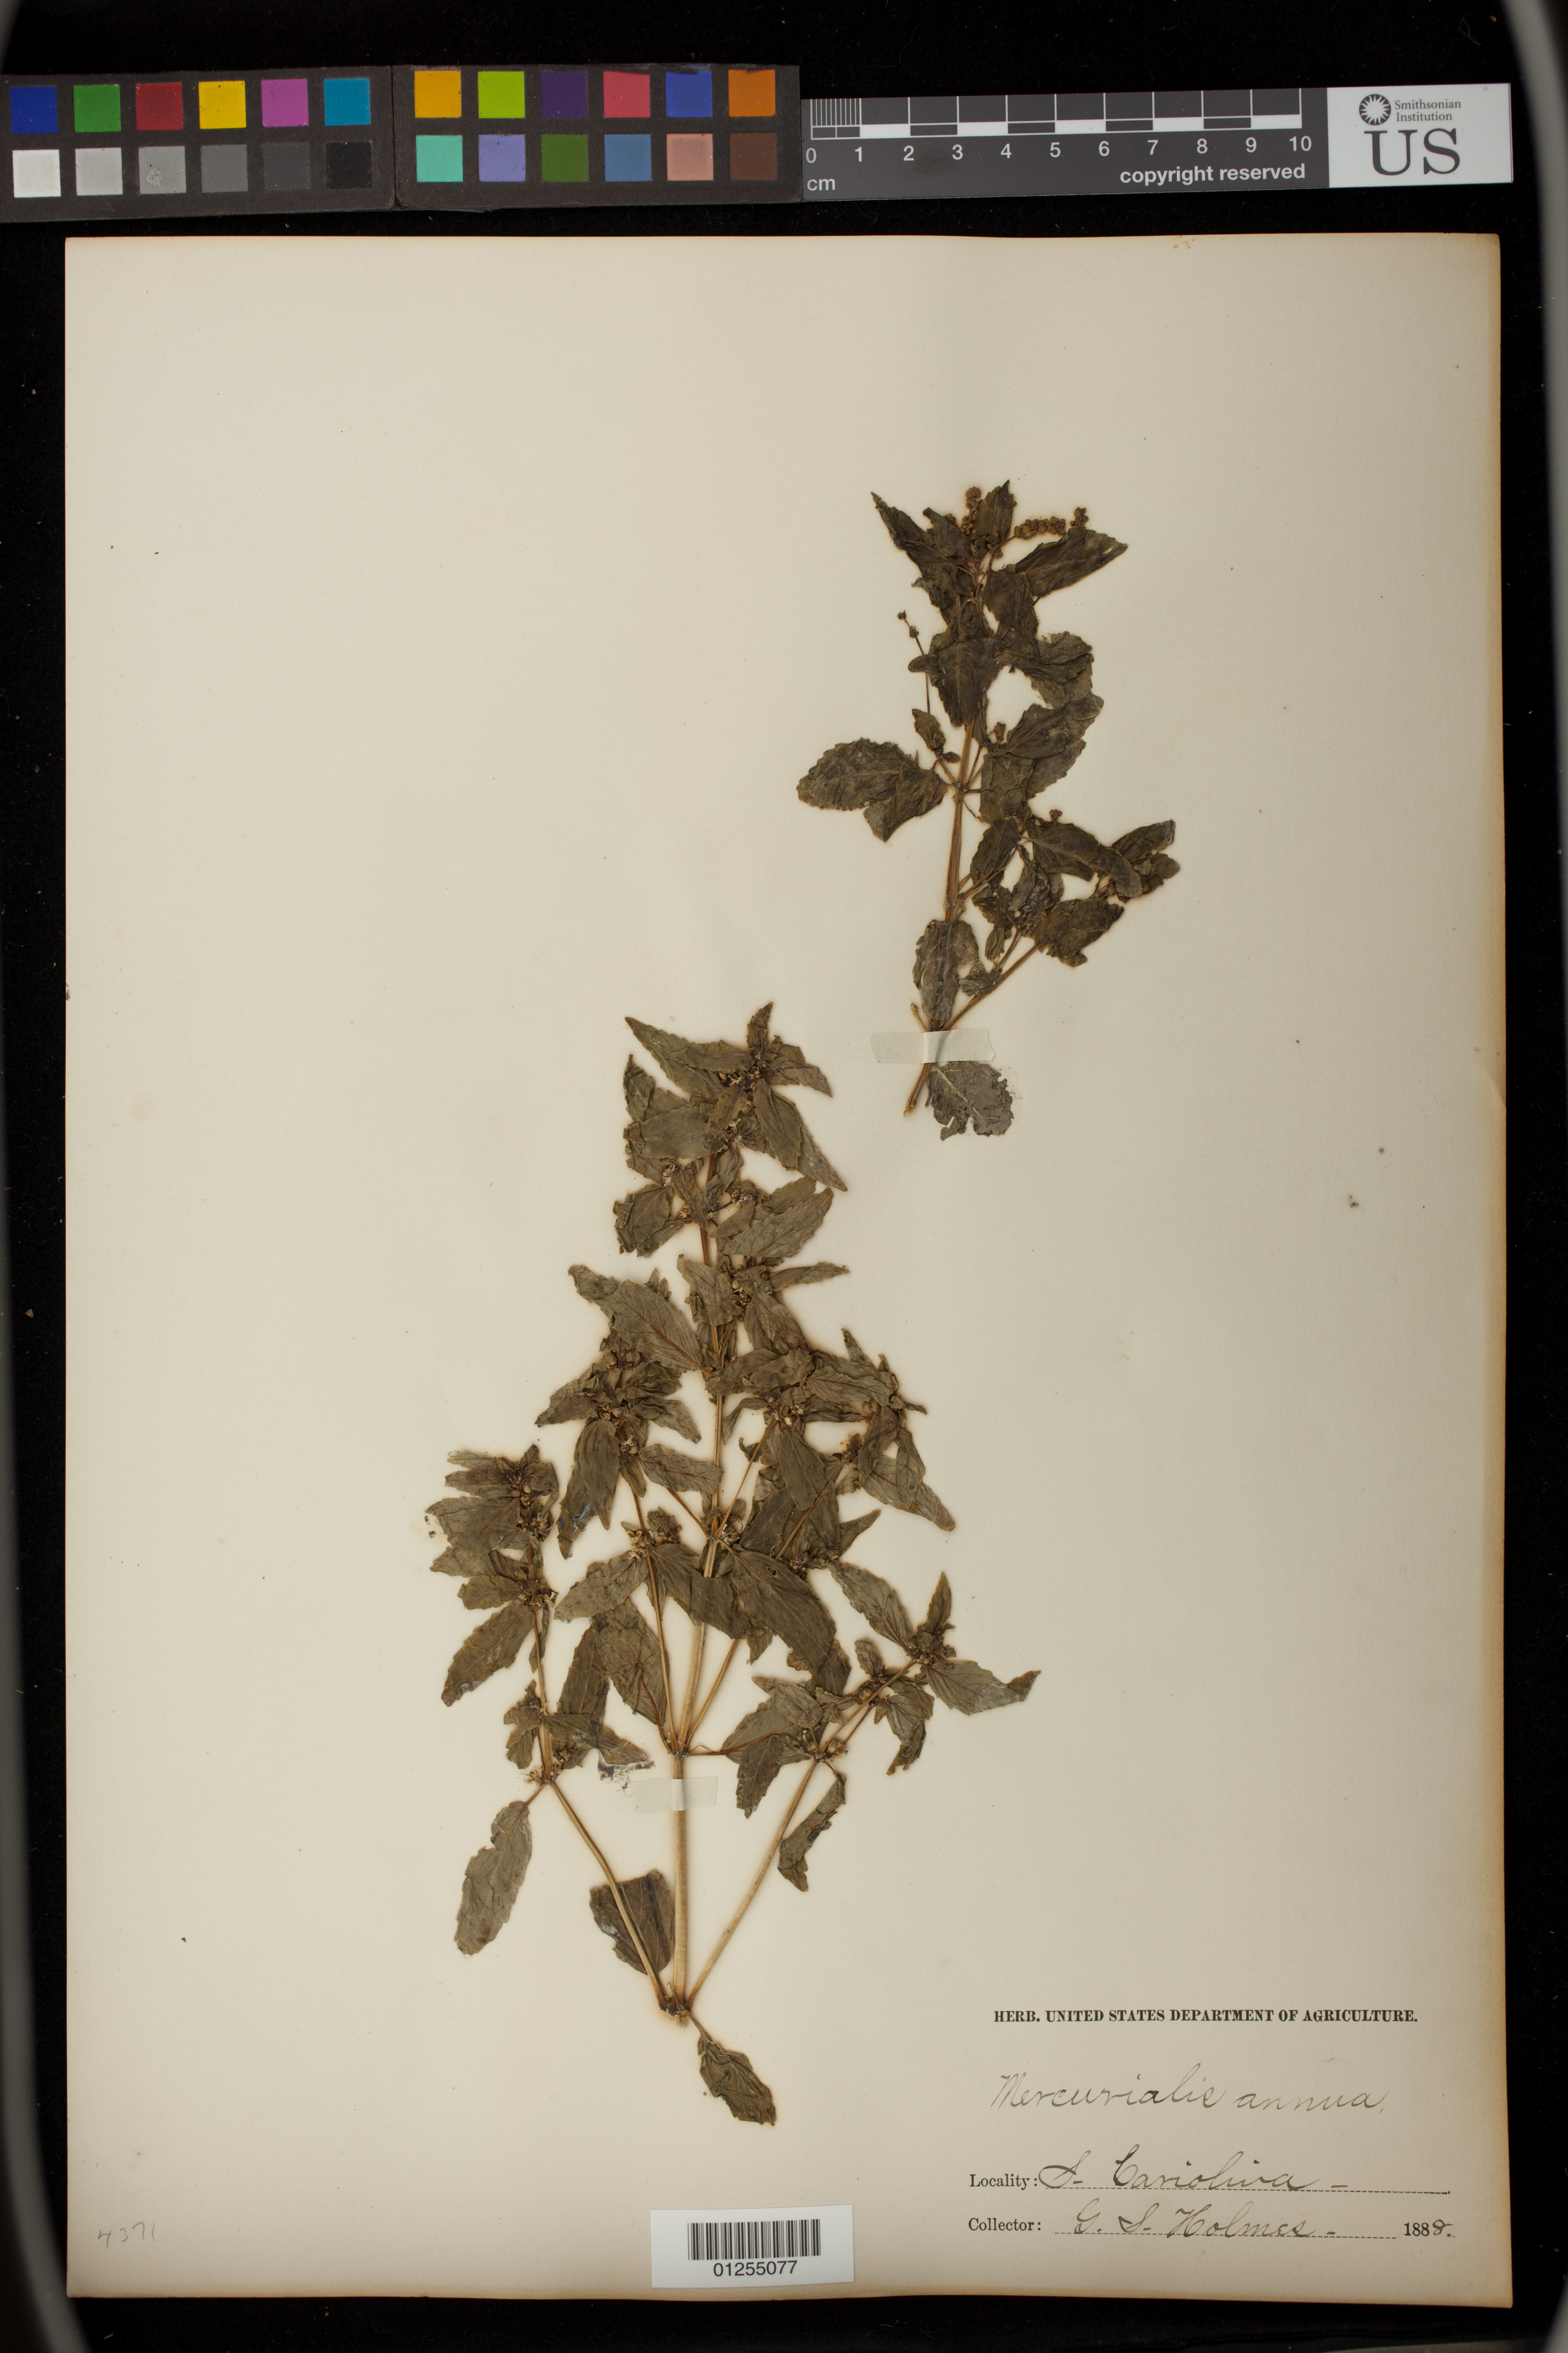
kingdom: Plantae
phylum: Tracheophyta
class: Magnoliopsida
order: Malpighiales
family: Euphorbiaceae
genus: Mercurialis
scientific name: Mercurialis annua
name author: L.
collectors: G. Holmes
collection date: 1888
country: United States